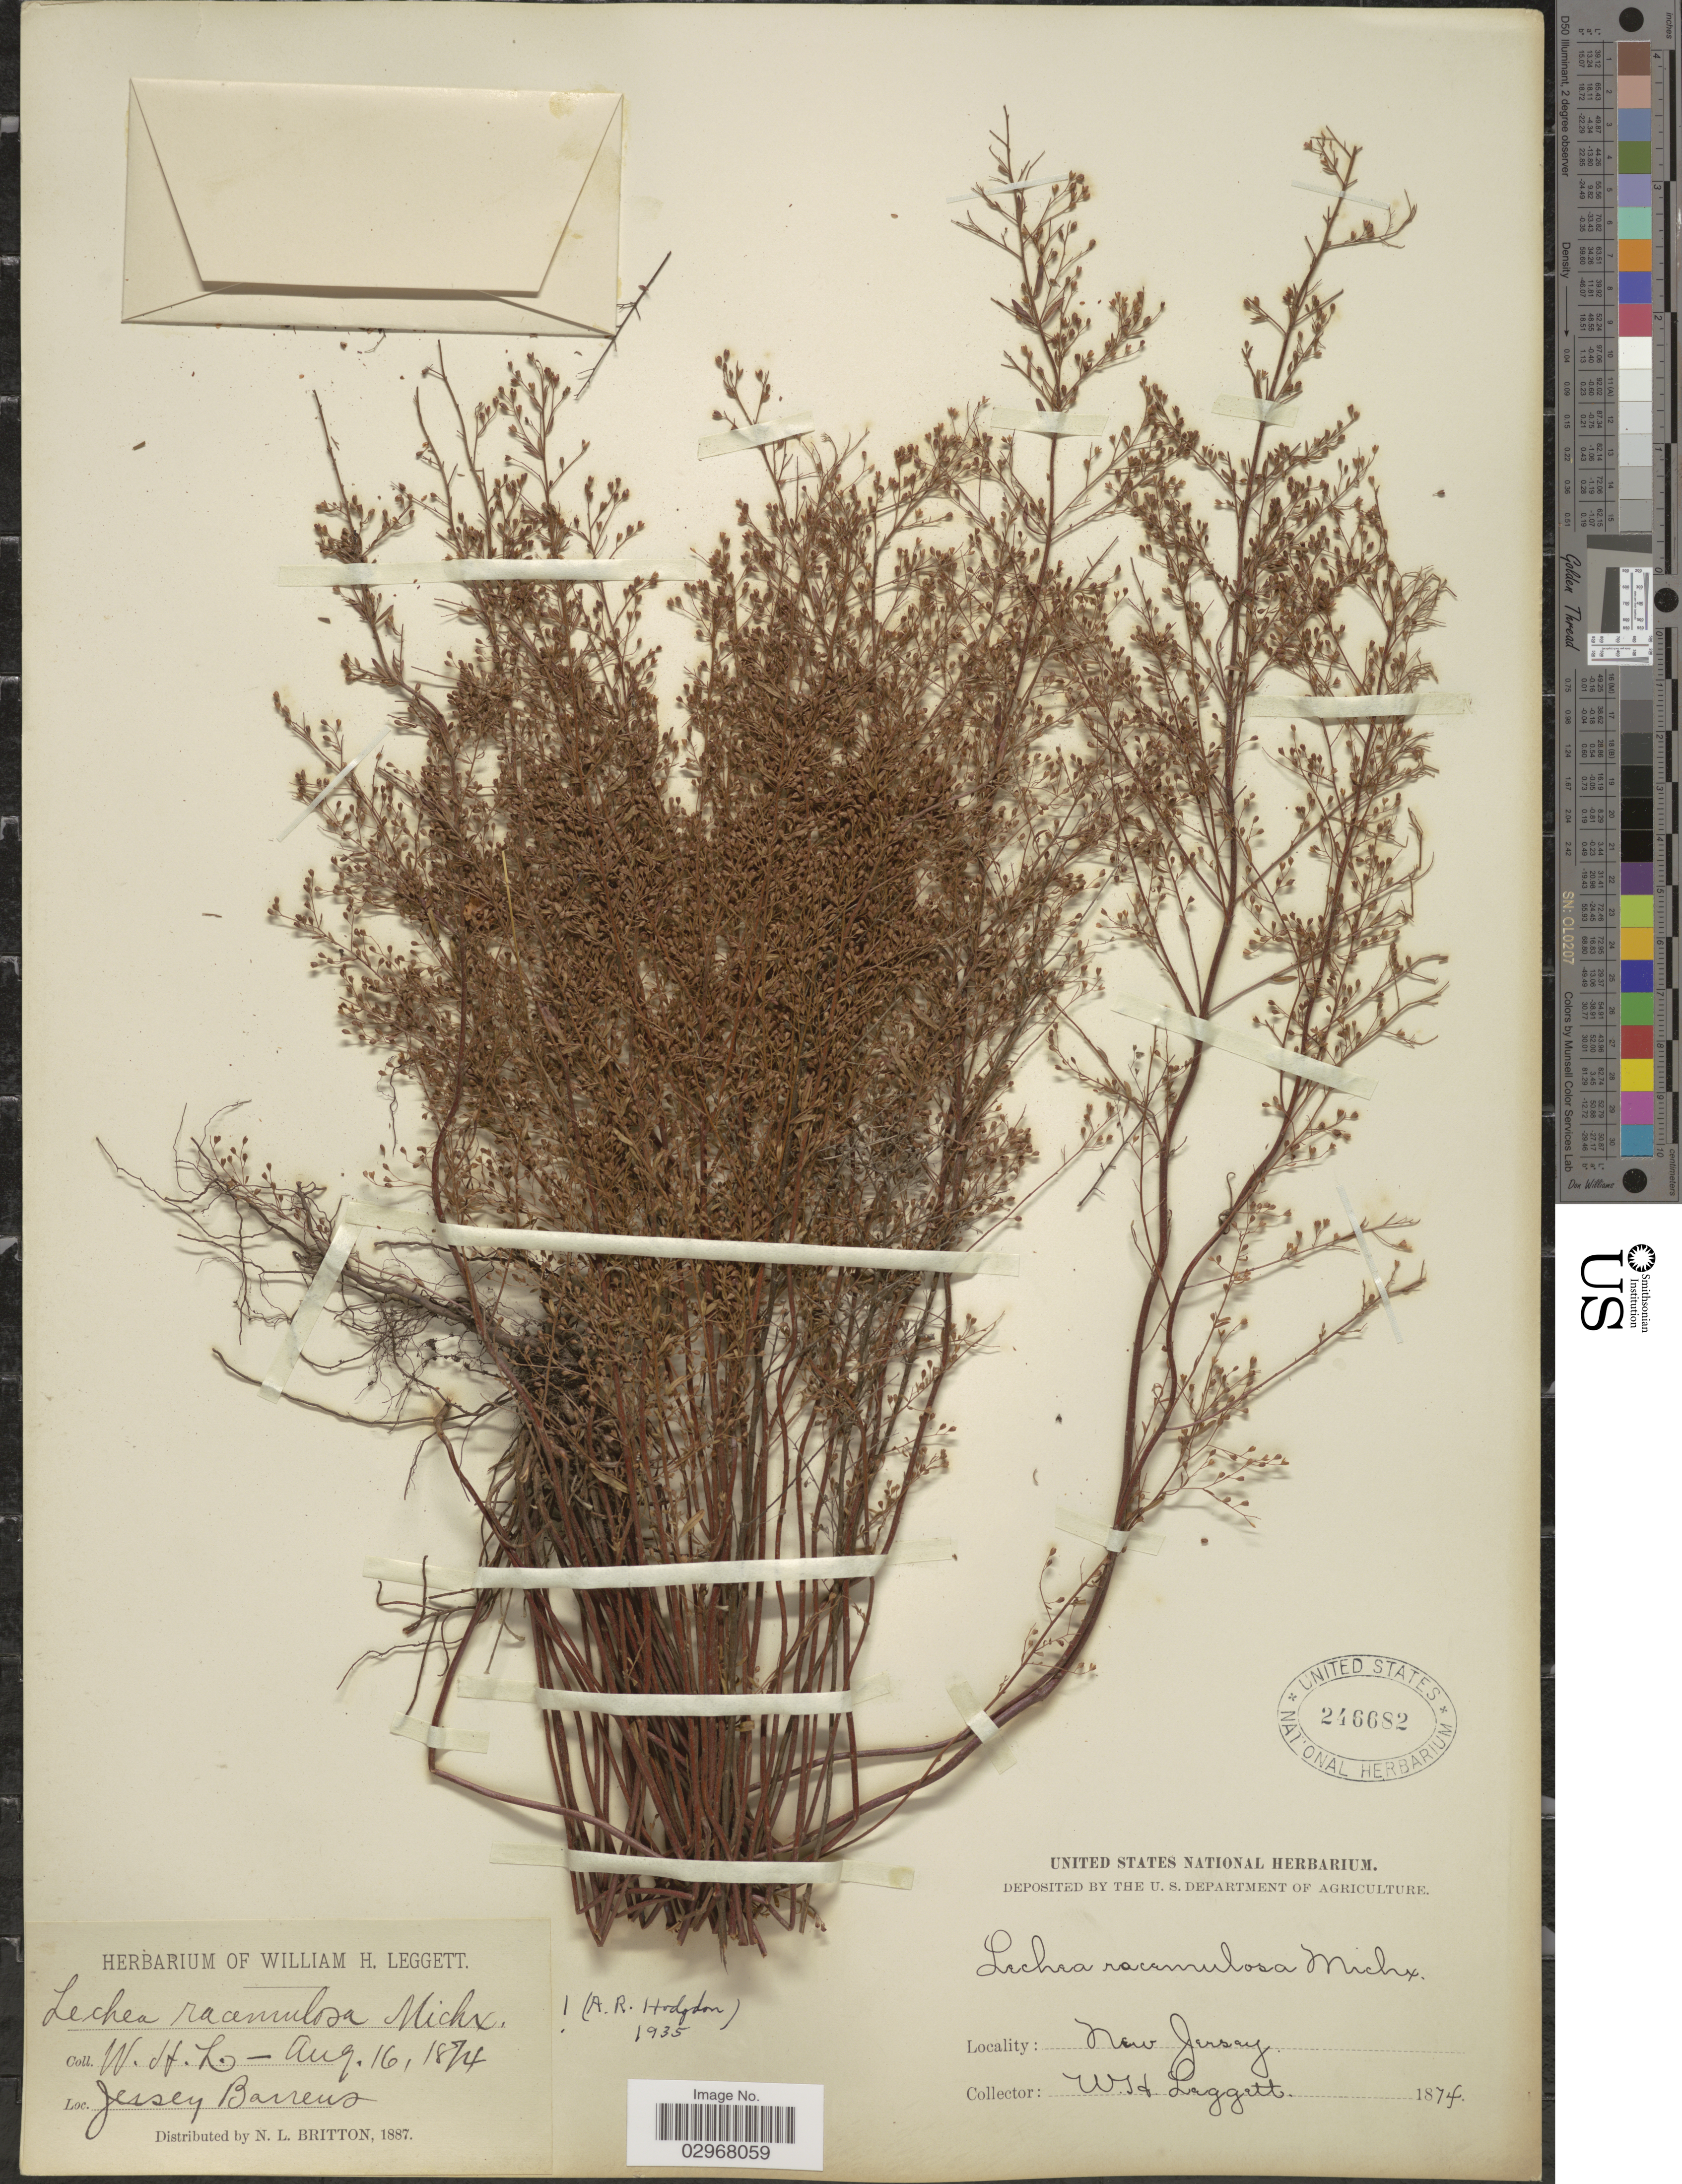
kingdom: Plantae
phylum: Tracheophyta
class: Magnoliopsida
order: Malvales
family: Cistaceae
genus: Lechea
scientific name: Lechea racemulosa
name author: Michx.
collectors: W. Leggett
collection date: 1874-08-16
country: United States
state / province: New Jersey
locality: Jersey Barrens.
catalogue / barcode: US 246682